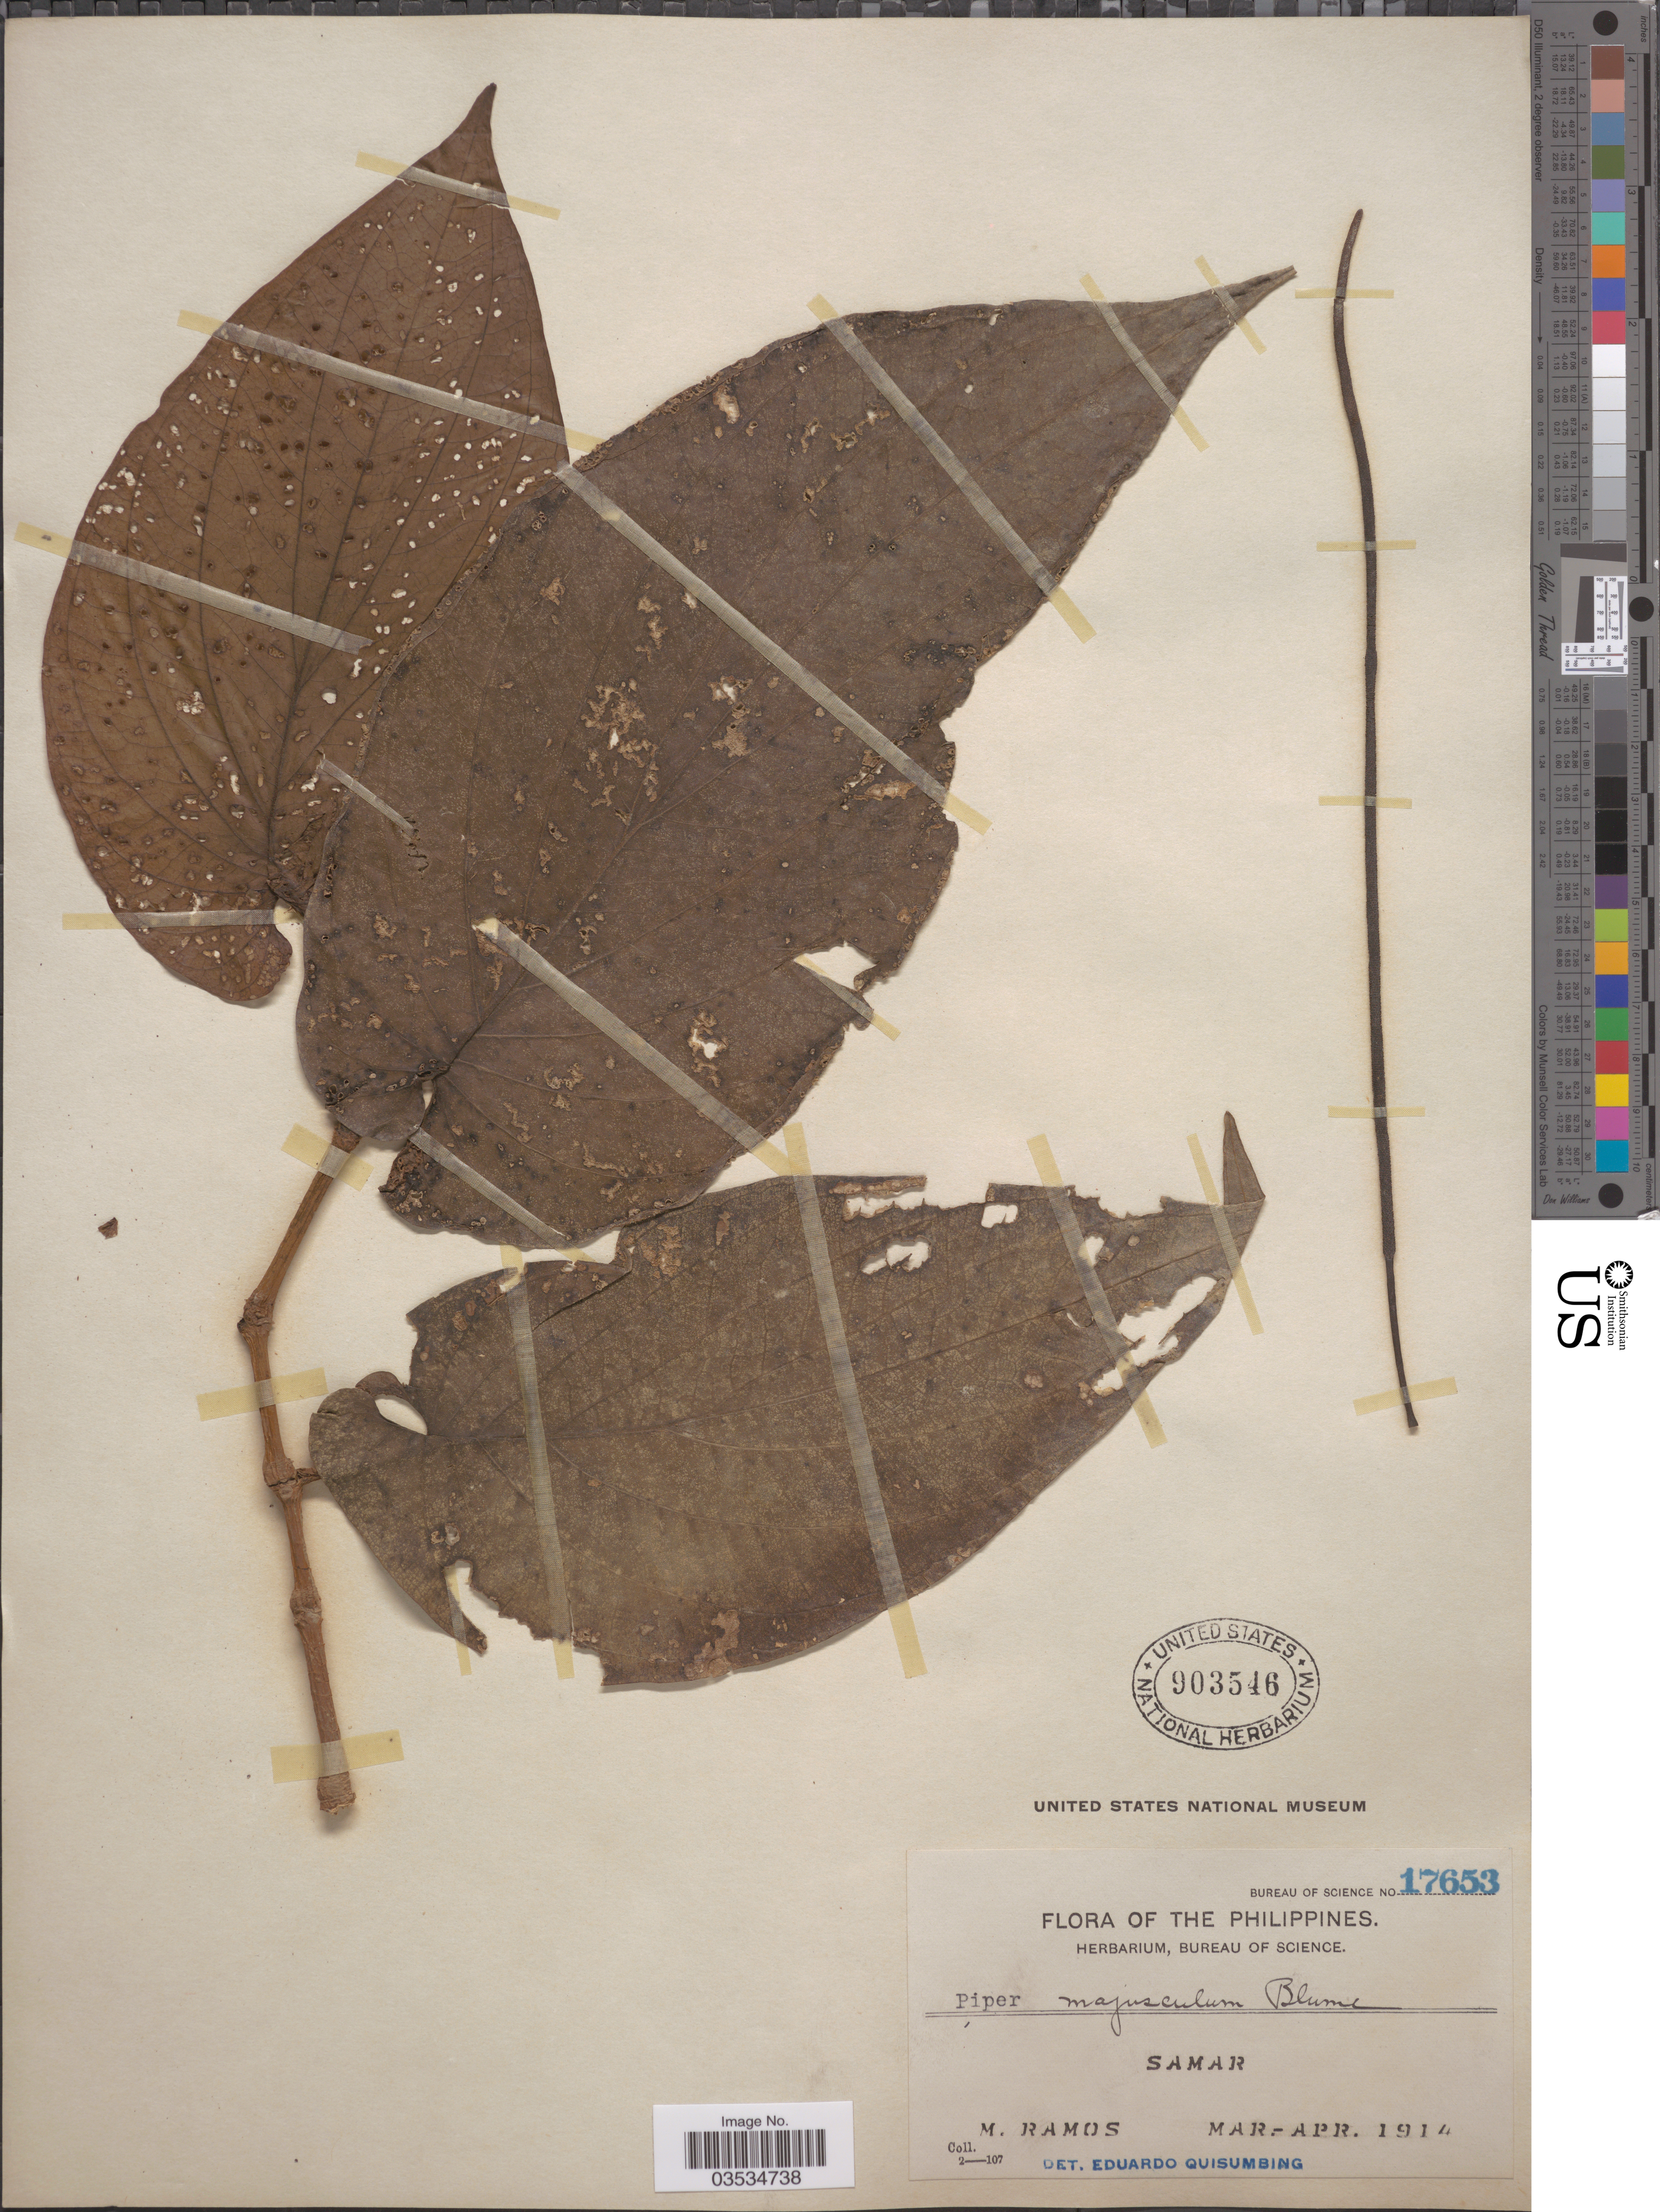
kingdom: Plantae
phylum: Tracheophyta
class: Magnoliopsida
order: Piperales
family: Piperaceae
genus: Piper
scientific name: Piper majusculum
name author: Blume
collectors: M. Ramos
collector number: Bureau of Science 17653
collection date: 1914-03/1914-04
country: Philippines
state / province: Eastern Visayas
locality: Samar.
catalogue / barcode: US 903546